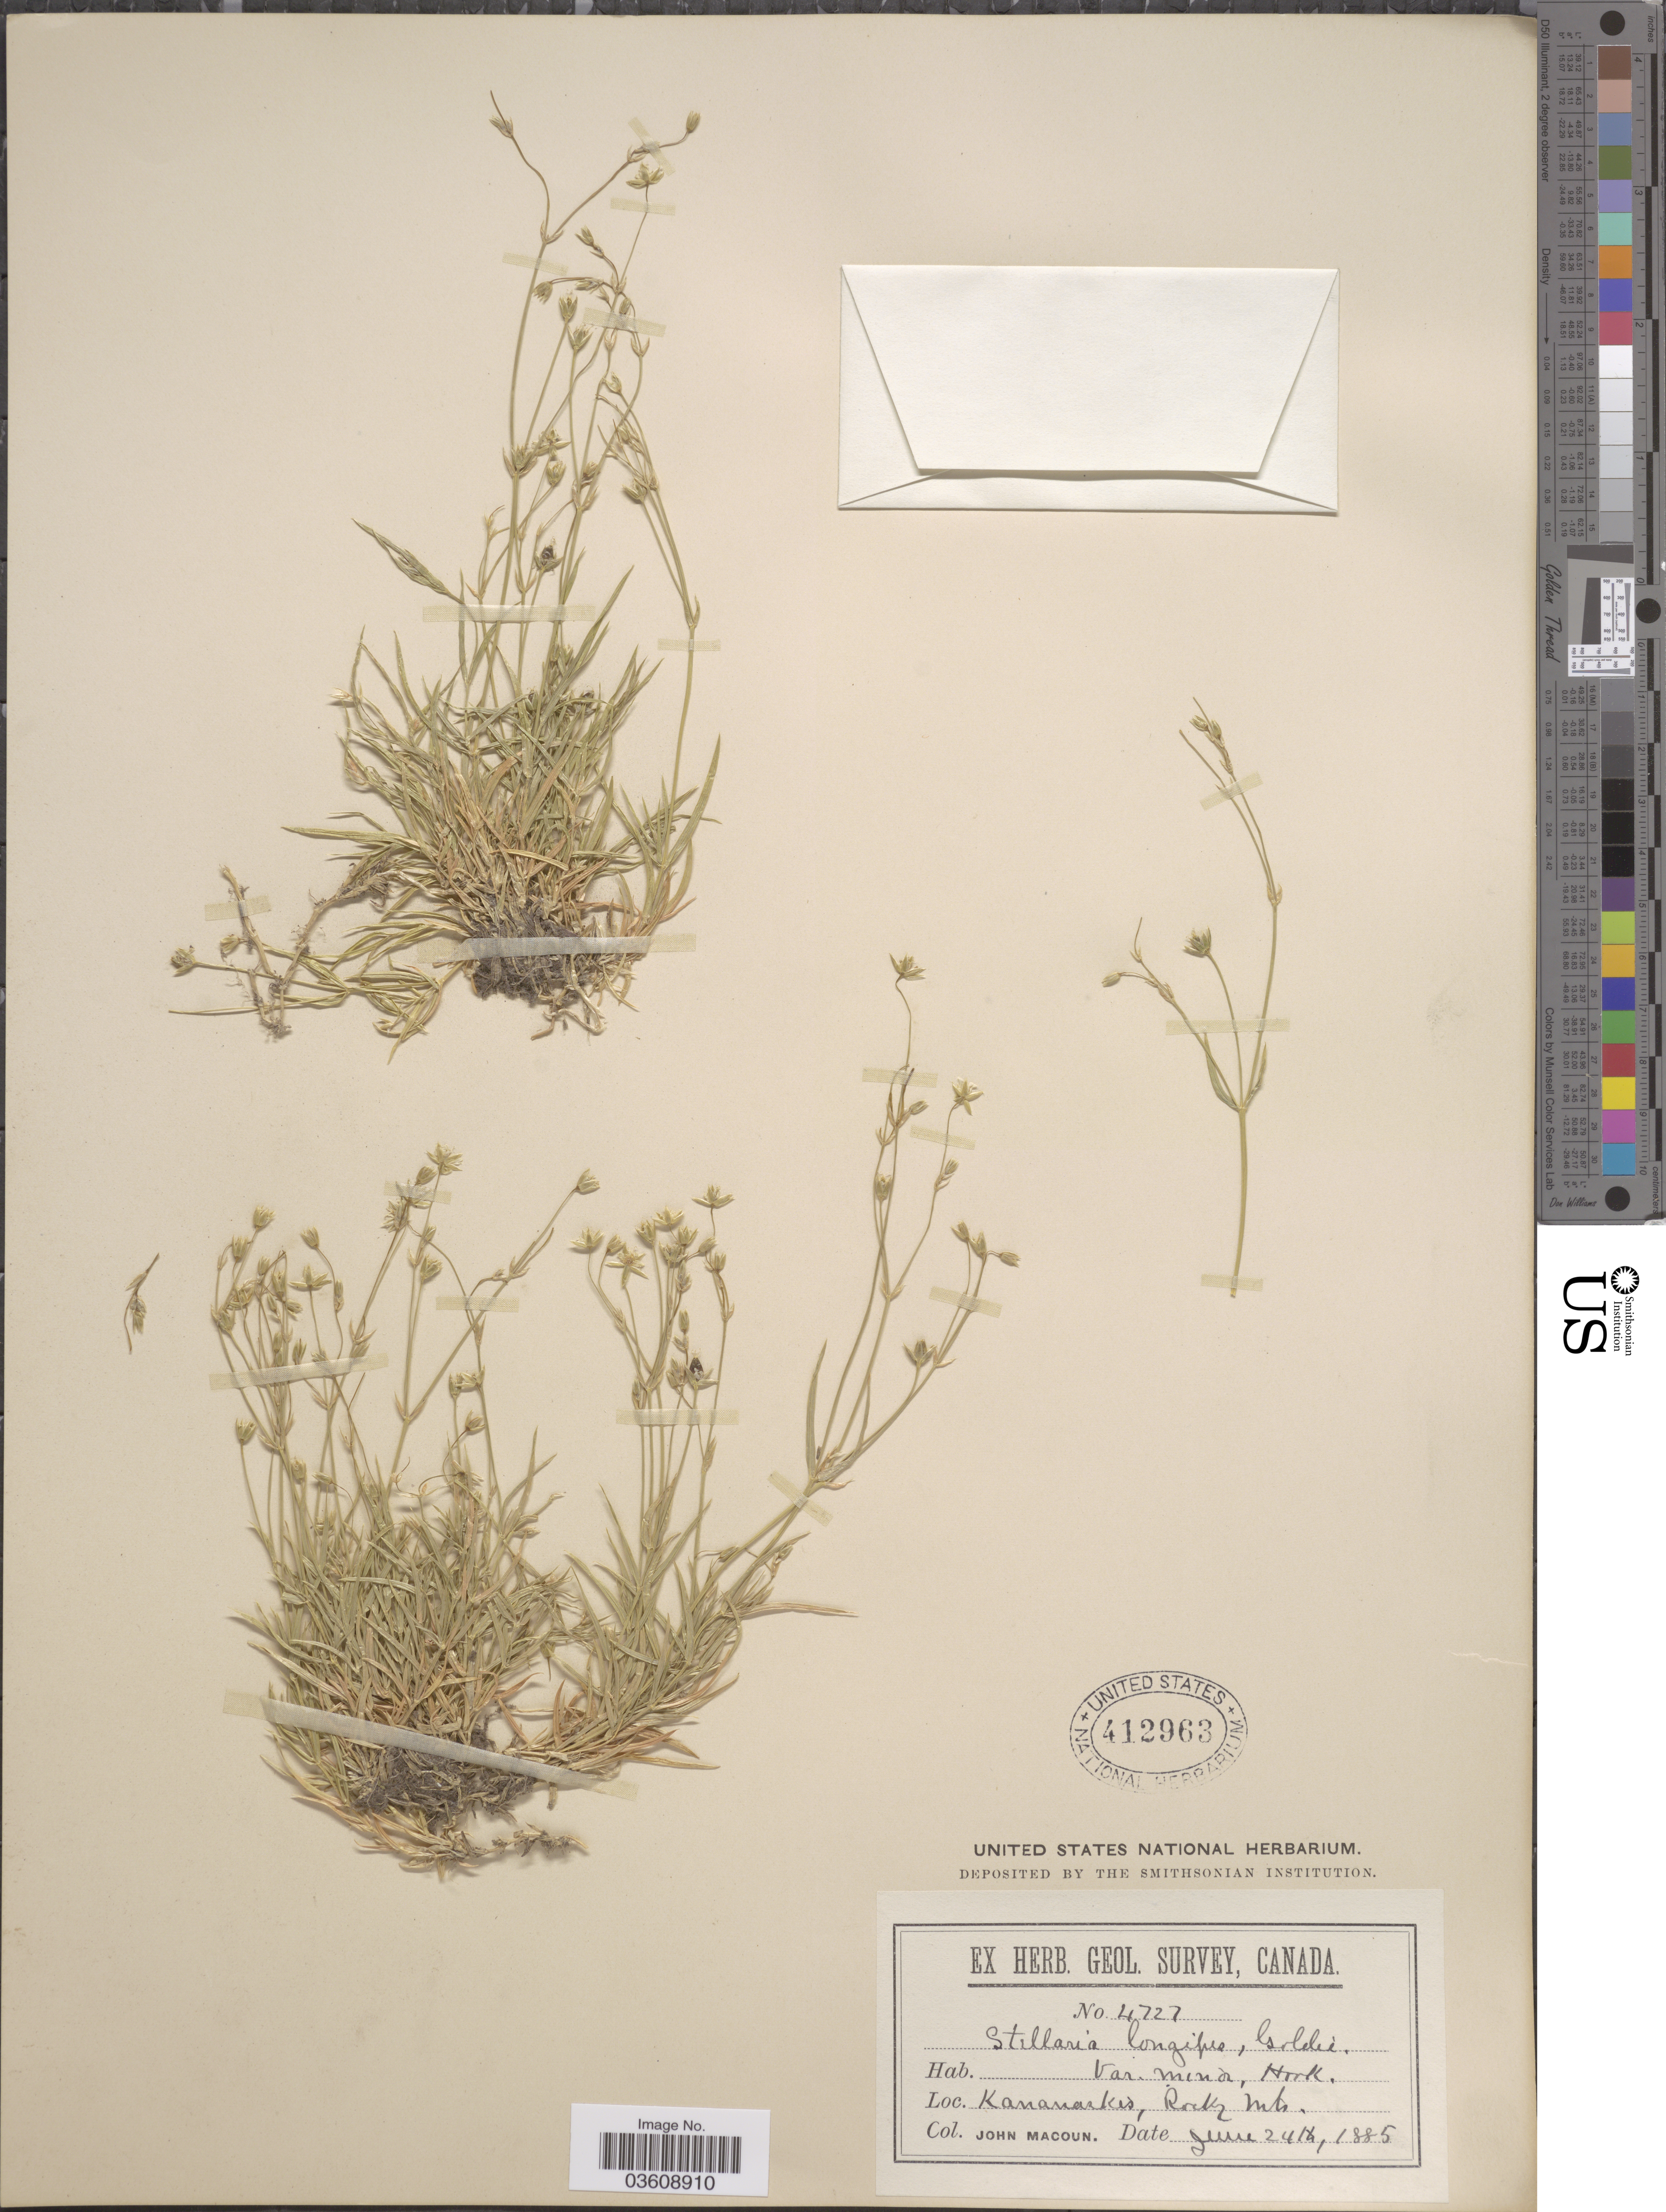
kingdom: Plantae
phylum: Tracheophyta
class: Magnoliopsida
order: Caryophyllales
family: Caryophyllaceae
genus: Stellaria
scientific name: Stellaria longipes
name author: Goldie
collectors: J. Macoun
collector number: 4727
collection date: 1885-06-24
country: Canada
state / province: Alberta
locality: Kananarkis, Rocky Mts.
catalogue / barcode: US 412963